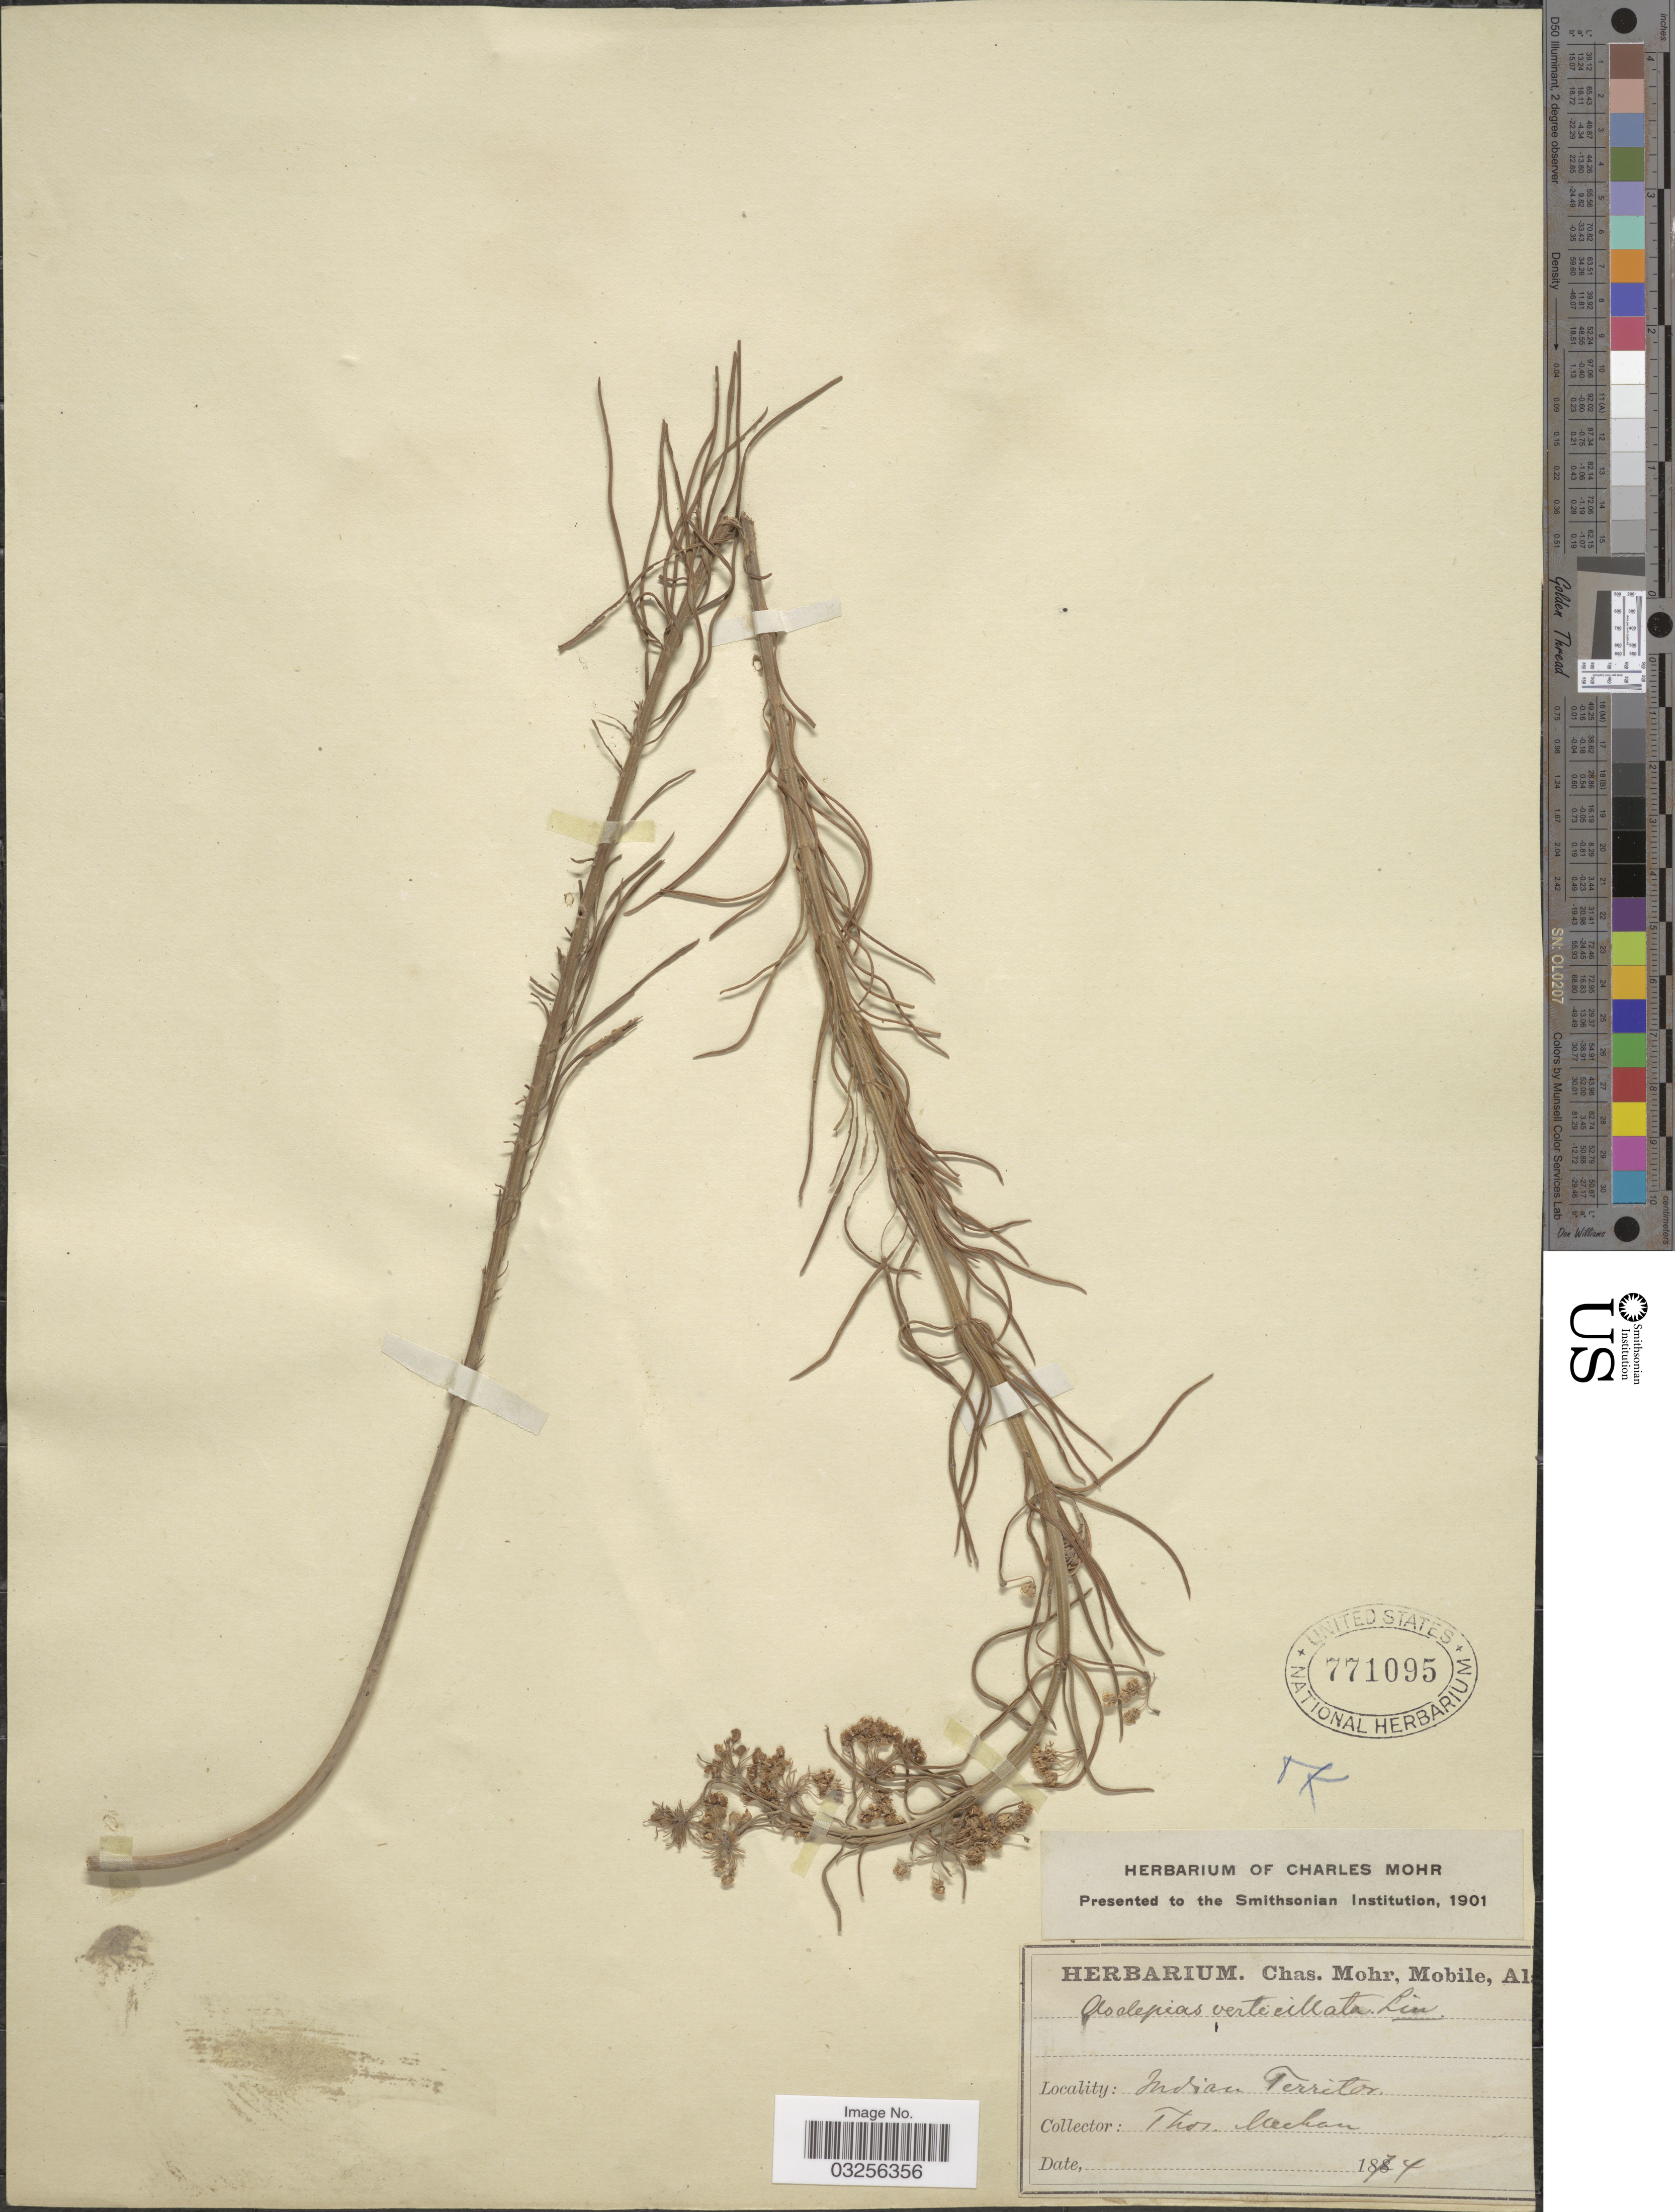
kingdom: Plantae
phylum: Tracheophyta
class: Magnoliopsida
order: Gentianales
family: Apocynaceae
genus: Asclepias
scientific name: Asclepias verticillata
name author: L.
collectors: T. Meehan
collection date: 1874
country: United States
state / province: Oklahoma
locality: Indian Territor.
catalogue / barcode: US 771095